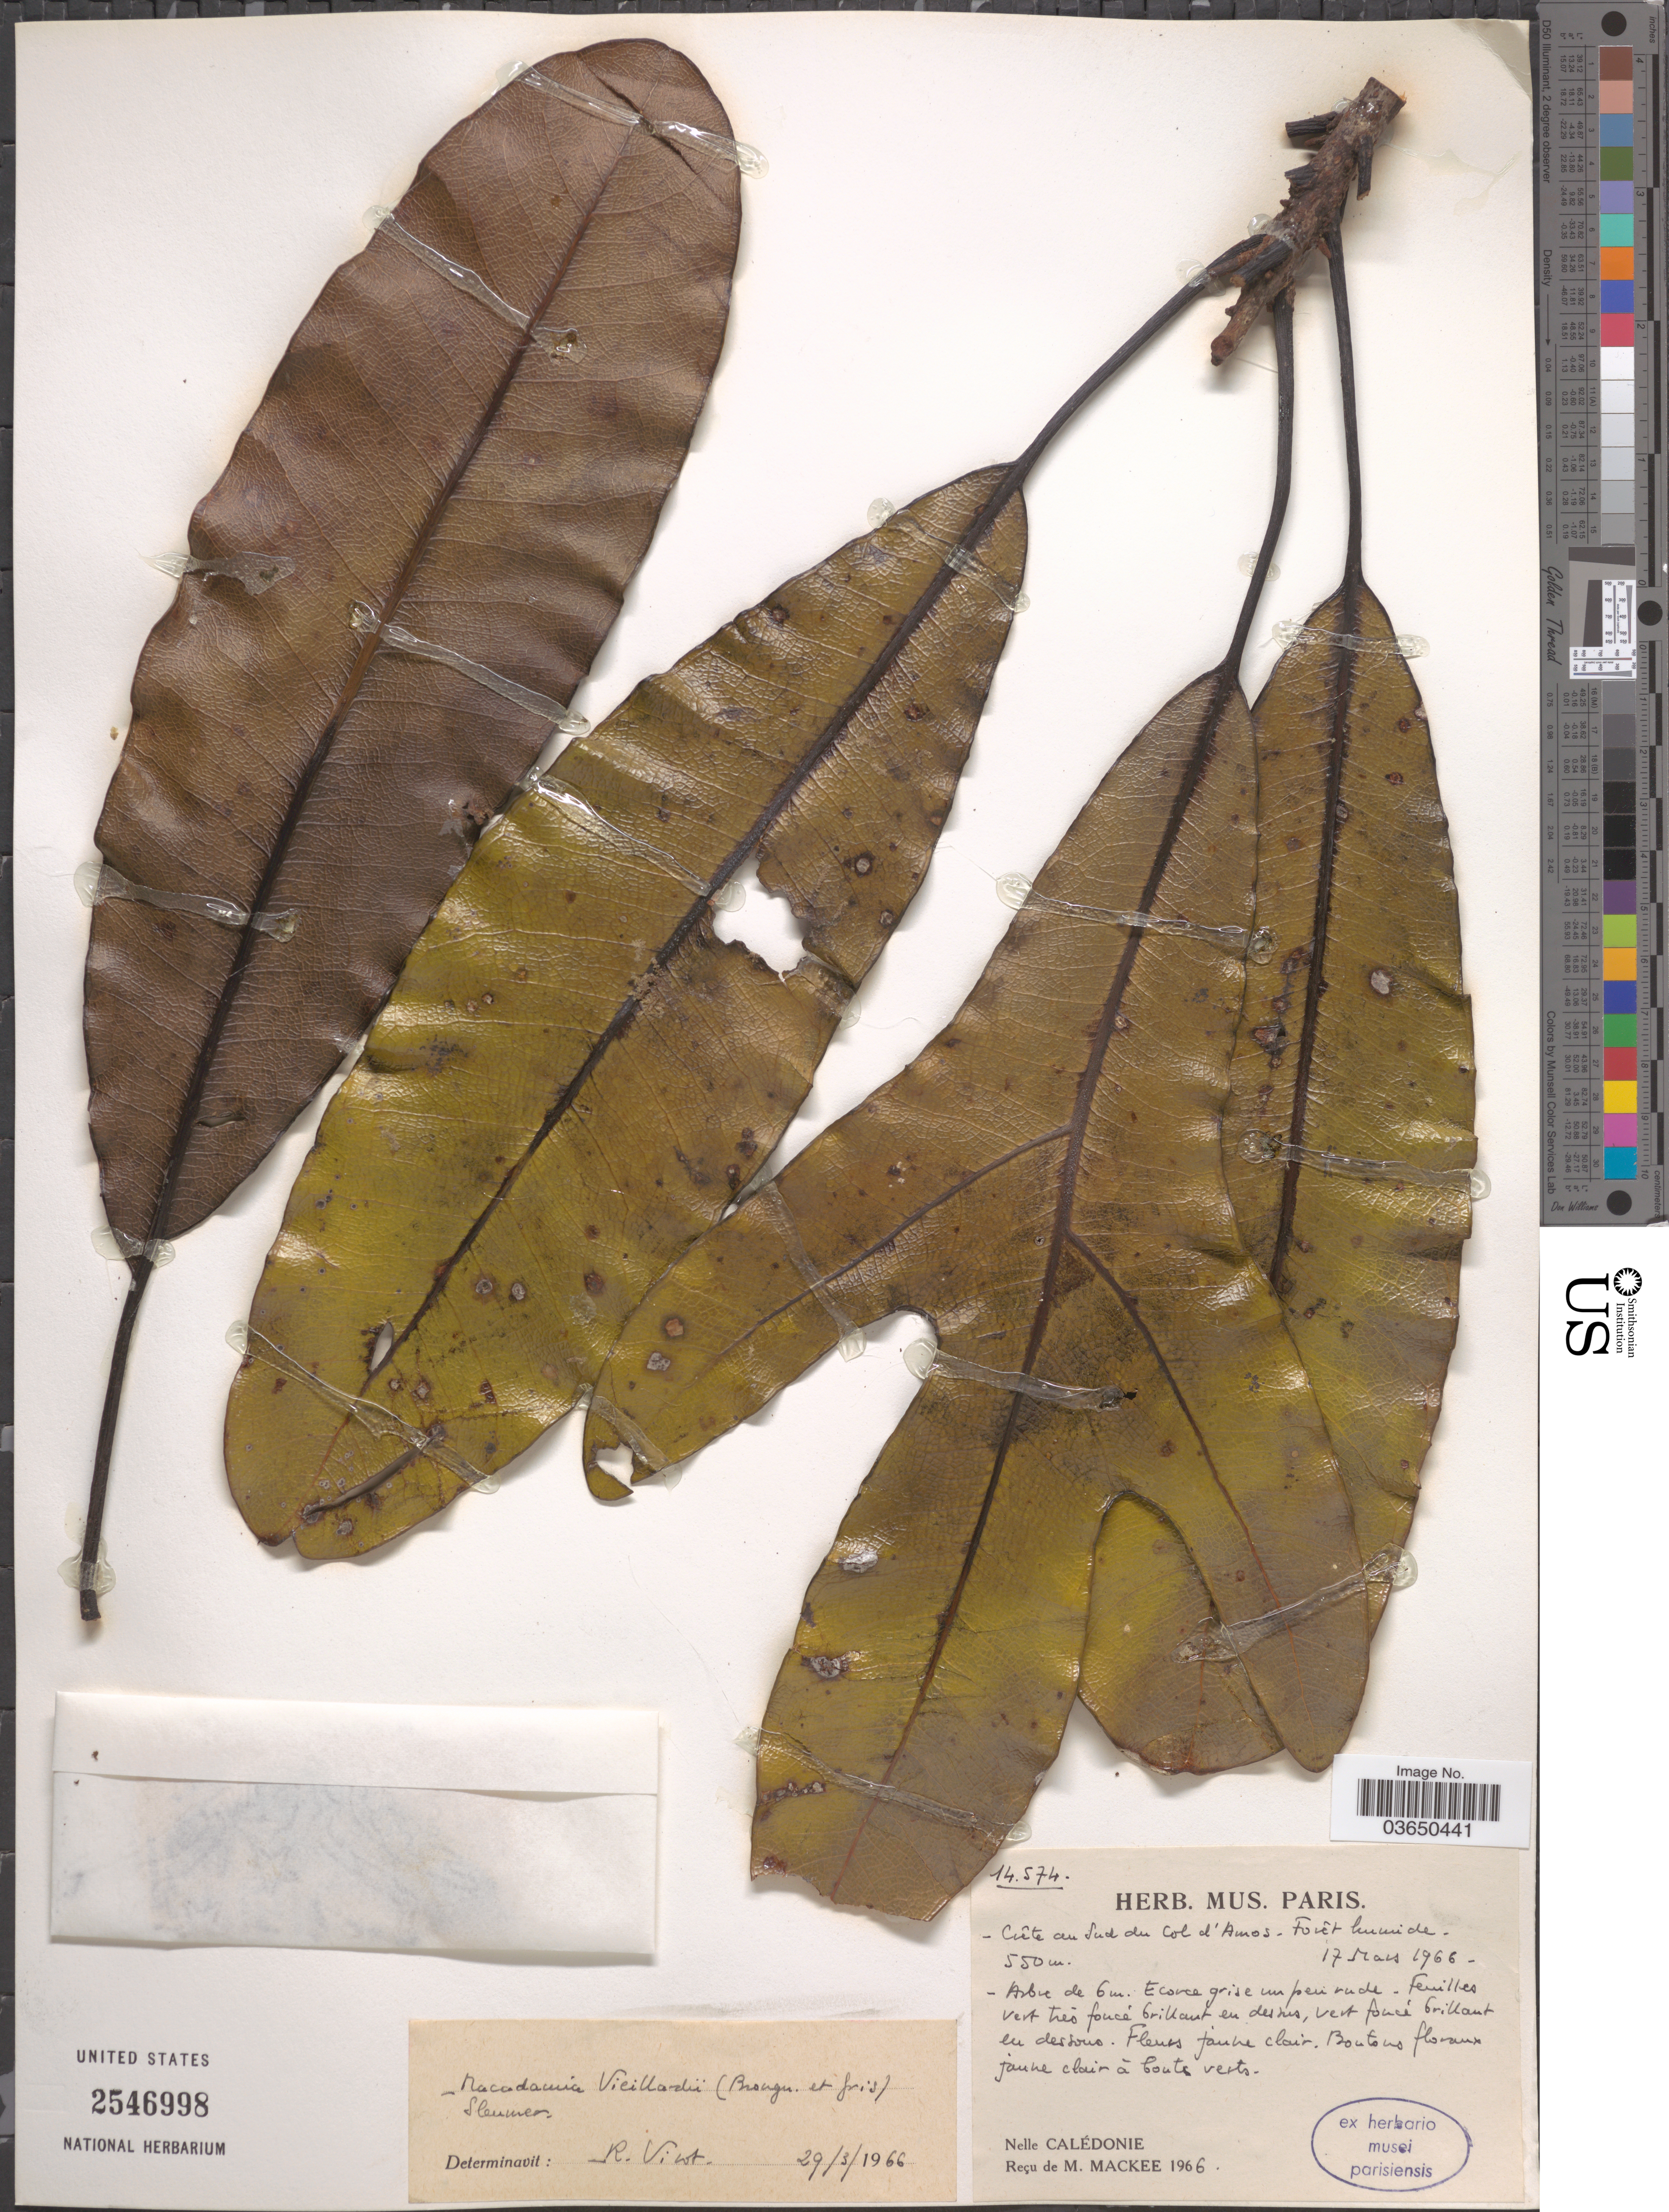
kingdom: Plantae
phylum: Tracheophyta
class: Magnoliopsida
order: Proteales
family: Proteaceae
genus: Macadamia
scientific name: Macadamia vieillardii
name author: (Brongn. & Gris) Sleumer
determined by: Strong, Mark T., (BOT), Smithsonian Institution - National Museum of Natural History (UNITED STATES)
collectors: M. Mackee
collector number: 14574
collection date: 1966-03-17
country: New Caledonia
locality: Crete an Sud du Col d'Amos. Nelle Calédonie.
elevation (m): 550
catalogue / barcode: US 2546998